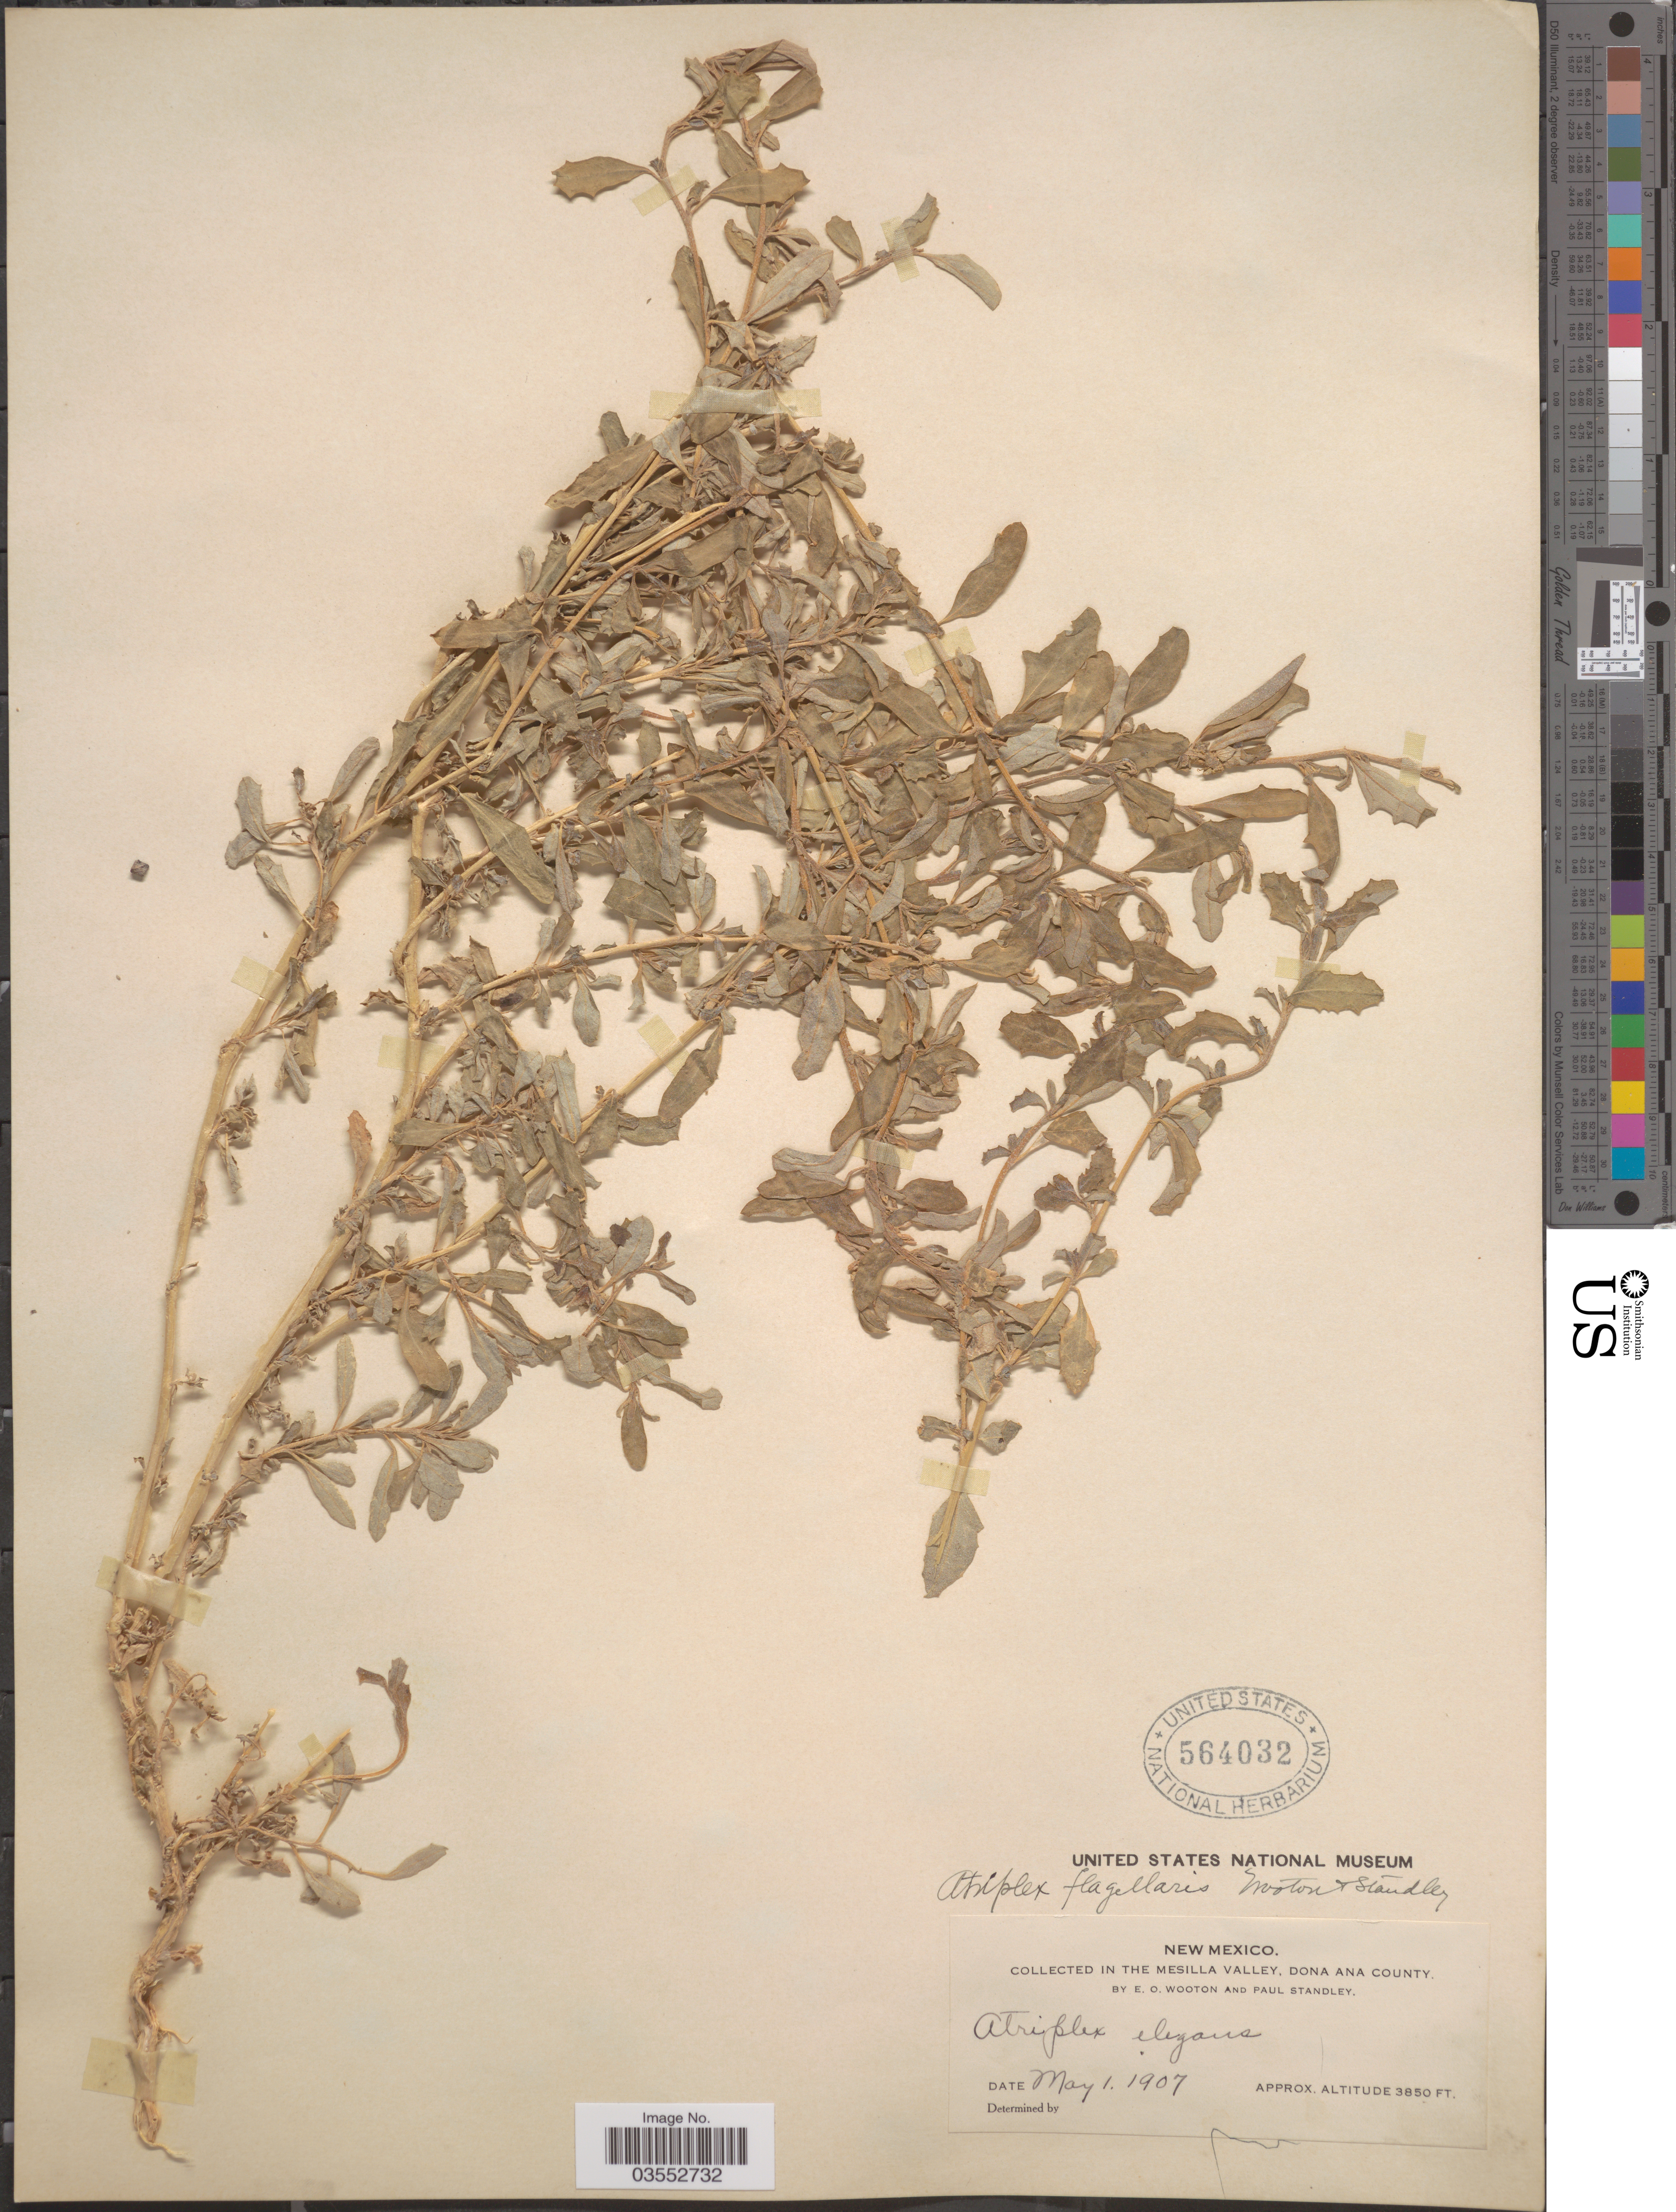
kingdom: Plantae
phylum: Tracheophyta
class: Magnoliopsida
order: Caryophyllales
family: Amaranthaceae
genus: Atriplex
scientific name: Atriplex semibaccata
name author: R. Br.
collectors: P. C. Standley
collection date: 1907-05-01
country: United States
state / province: New Mexico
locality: In the Mesilla Valley, Dona Ana County.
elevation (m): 1173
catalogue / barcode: US 564032